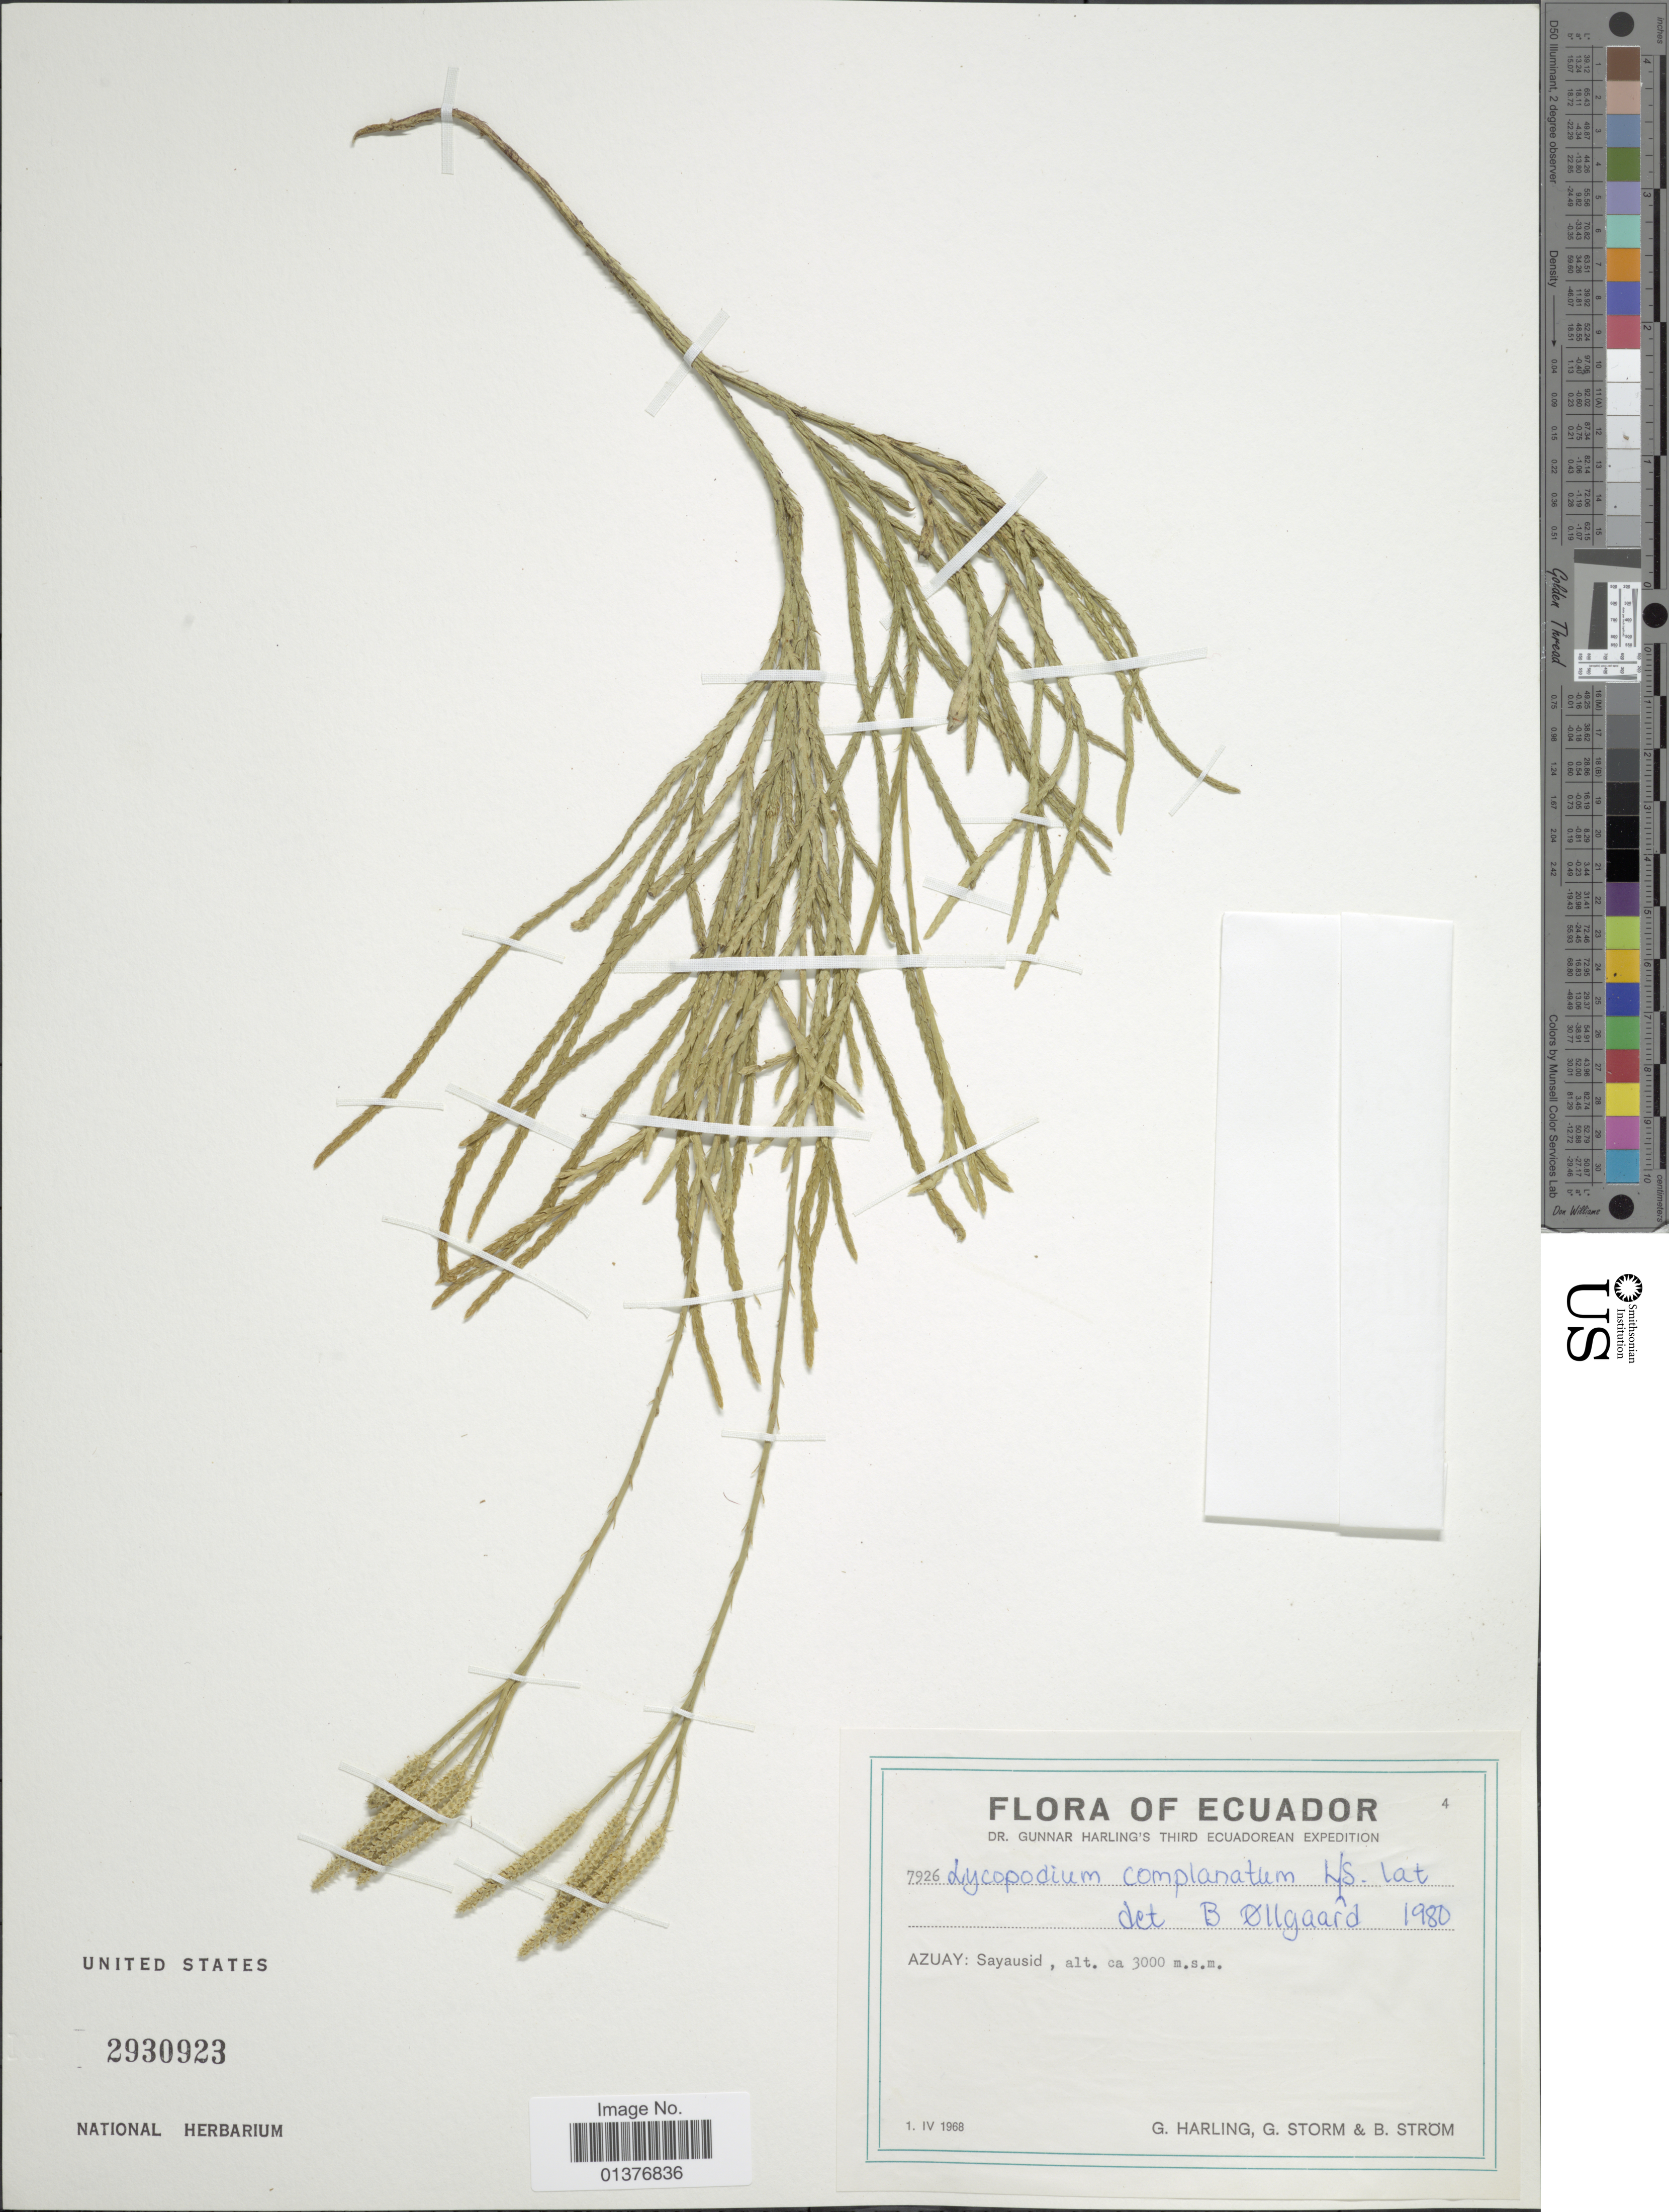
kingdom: Plantae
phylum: Tracheophyta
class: Lycopodiopsida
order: Lycopodiales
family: Lycopodiaceae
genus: Diphasiastrum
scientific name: Diphasiastrum thyoides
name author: (Humb. & Bonpl. ex Willd.) Holub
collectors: G. Harling, G. Storm & B. Ström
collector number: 7926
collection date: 1968-04-01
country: Ecuador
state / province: Azuay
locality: Sayausid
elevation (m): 3000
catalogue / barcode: US 2930923